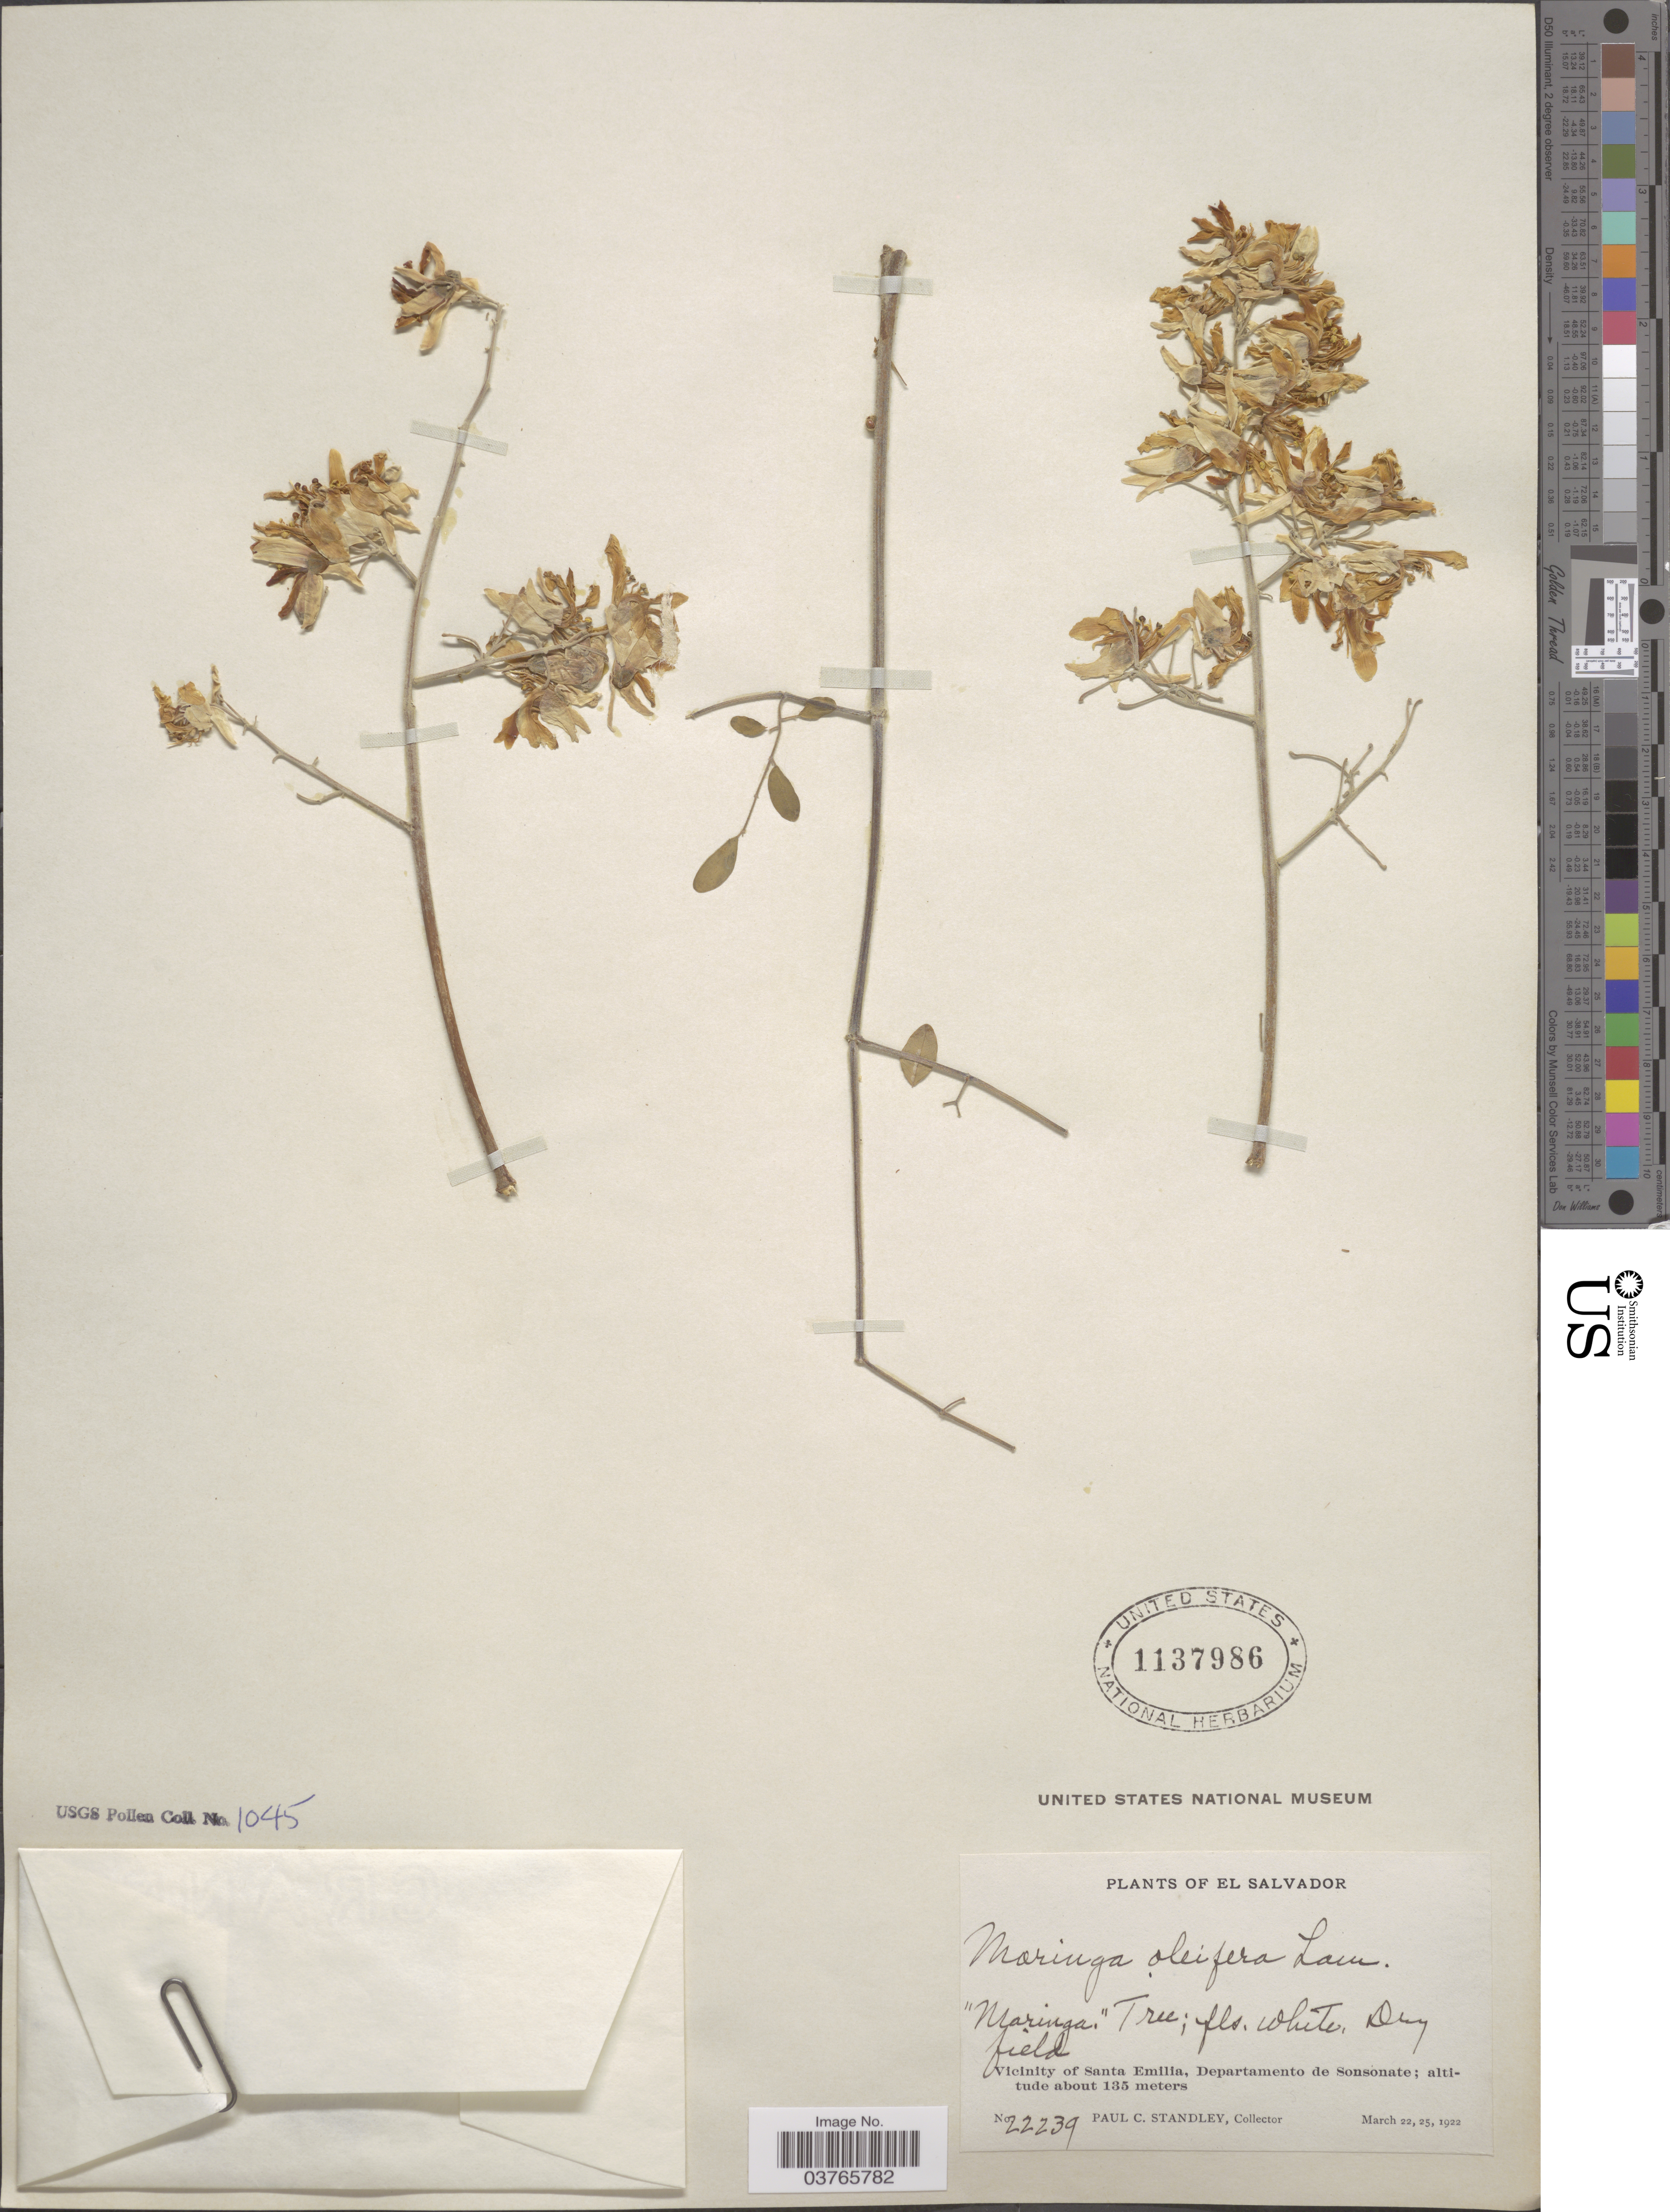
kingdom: Plantae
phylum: Tracheophyta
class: Magnoliopsida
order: Brassicales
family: Moringaceae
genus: Moringa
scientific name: Moringa oleifera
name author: Lam.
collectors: P. C. Standley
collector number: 22239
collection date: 1922-03-22/1922-03-25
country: El Salvador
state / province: Sonsonate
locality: Vicinity of Santa Emilia, Departamento de Sonsonate.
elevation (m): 135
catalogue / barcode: US 1137986